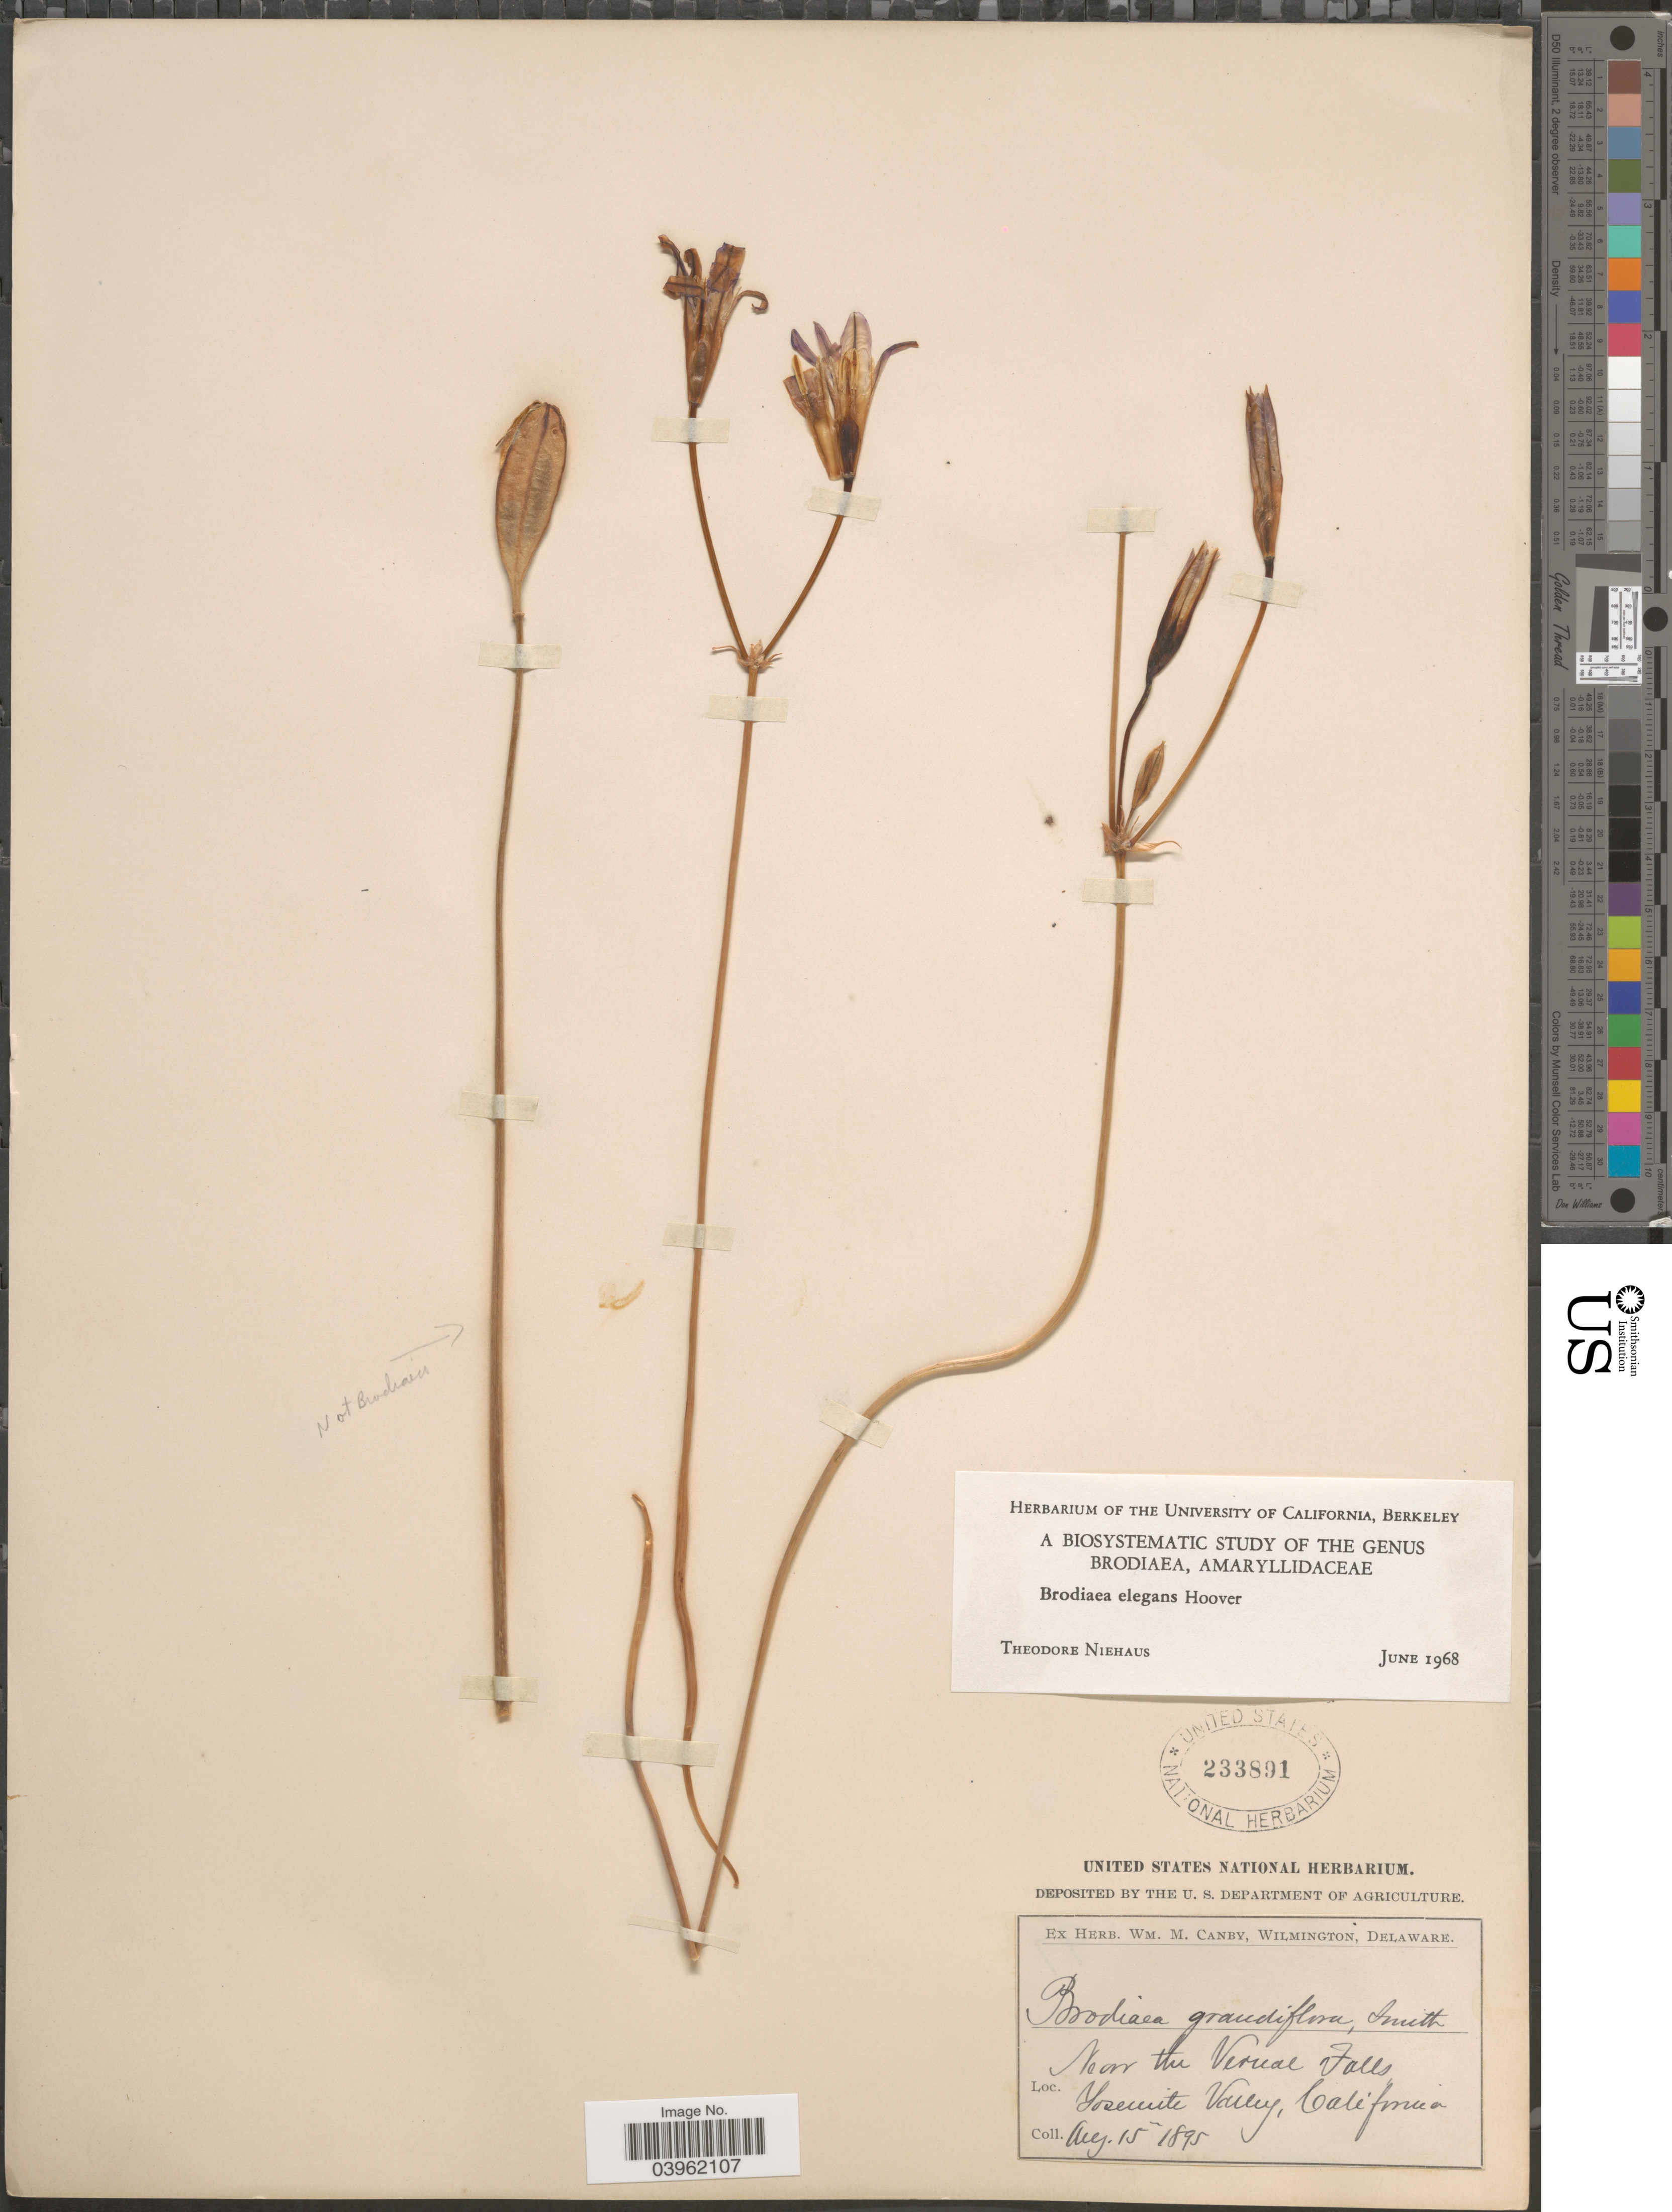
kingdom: Plantae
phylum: Tracheophyta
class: Liliopsida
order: Asparagales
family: Asparagaceae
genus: Brodiaea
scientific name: Brodiaea elegans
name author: Hoover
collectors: ex herb. W.M. Canby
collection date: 1895-08-15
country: United States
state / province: California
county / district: Mariposa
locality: Near the Vernal Falls, Yosemite Valley.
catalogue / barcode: US 233891